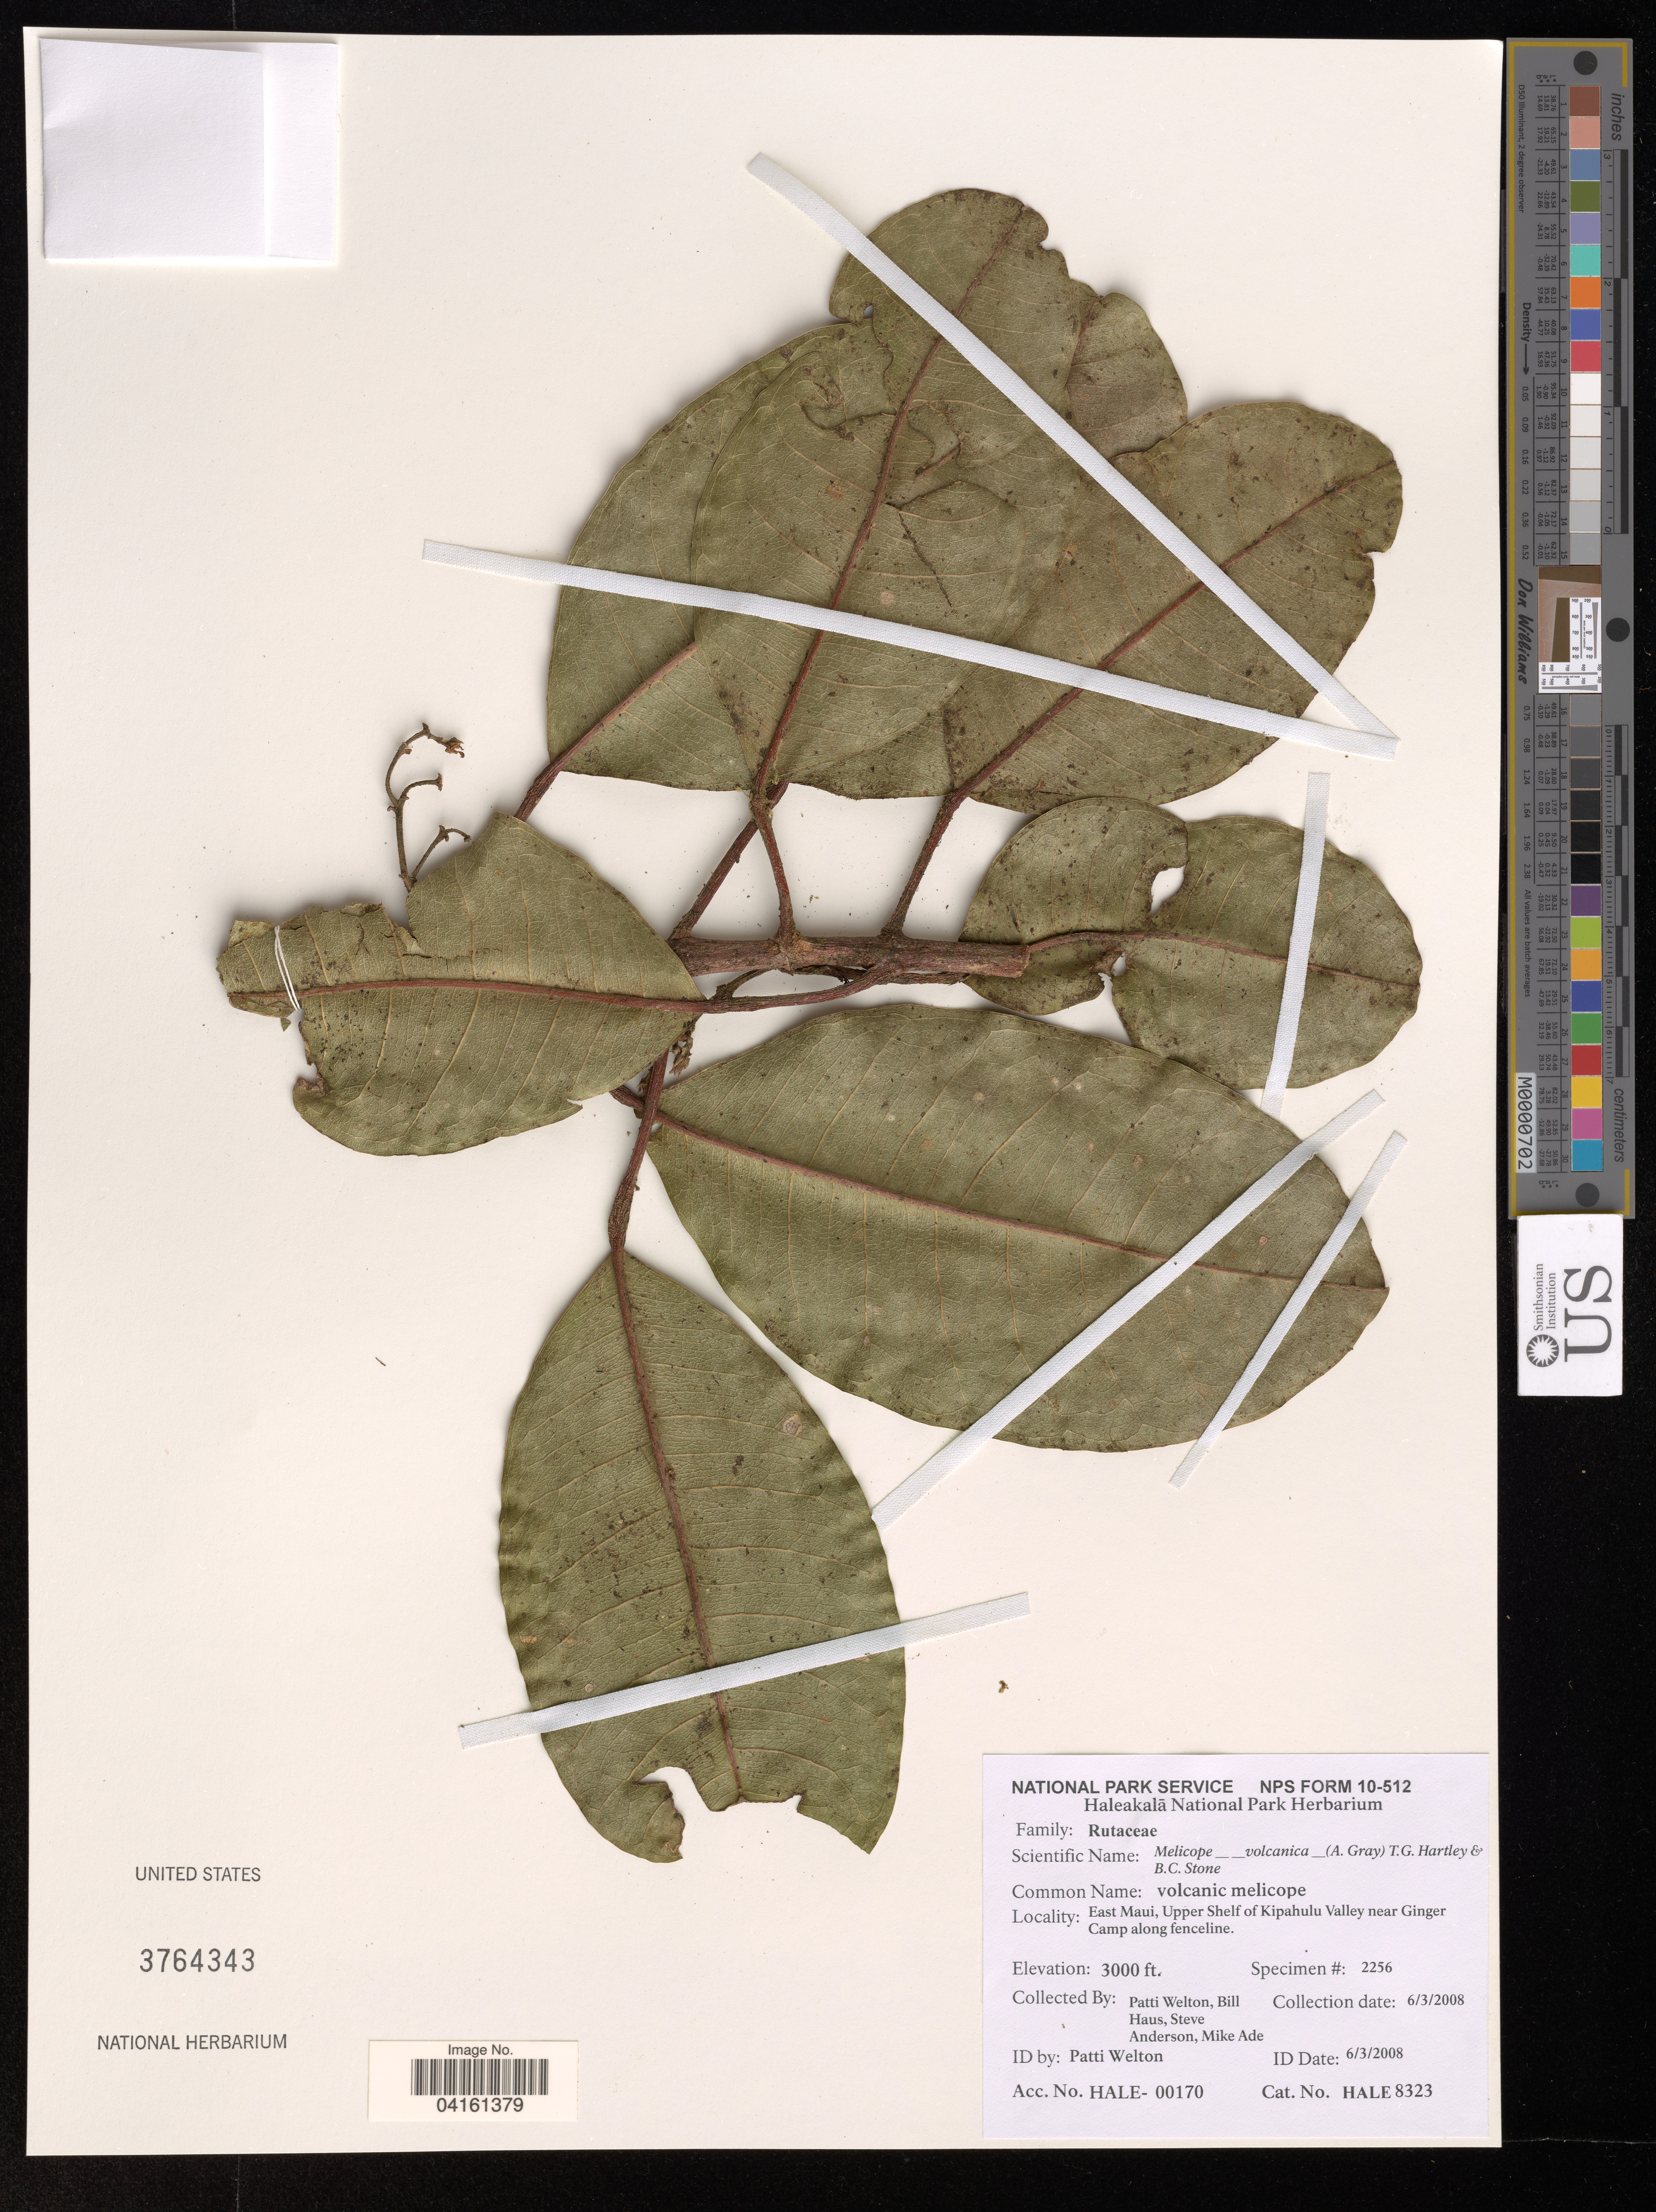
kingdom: Plantae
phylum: Tracheophyta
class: Magnoliopsida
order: Sapindales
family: Rutaceae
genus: Melicope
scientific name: Melicope volcanica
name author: (A. Gray) T.G. Hartley & B.C. Stone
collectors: P. Welton, B. Haus, S. Anderson & M. Ade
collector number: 2256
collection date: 2008-06-03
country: United States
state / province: Hawaii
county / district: Maui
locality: East Maui, Upper Shelf of Kipahulu Valley near Ginger Camp along fenceline.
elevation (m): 914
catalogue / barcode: US 3764343